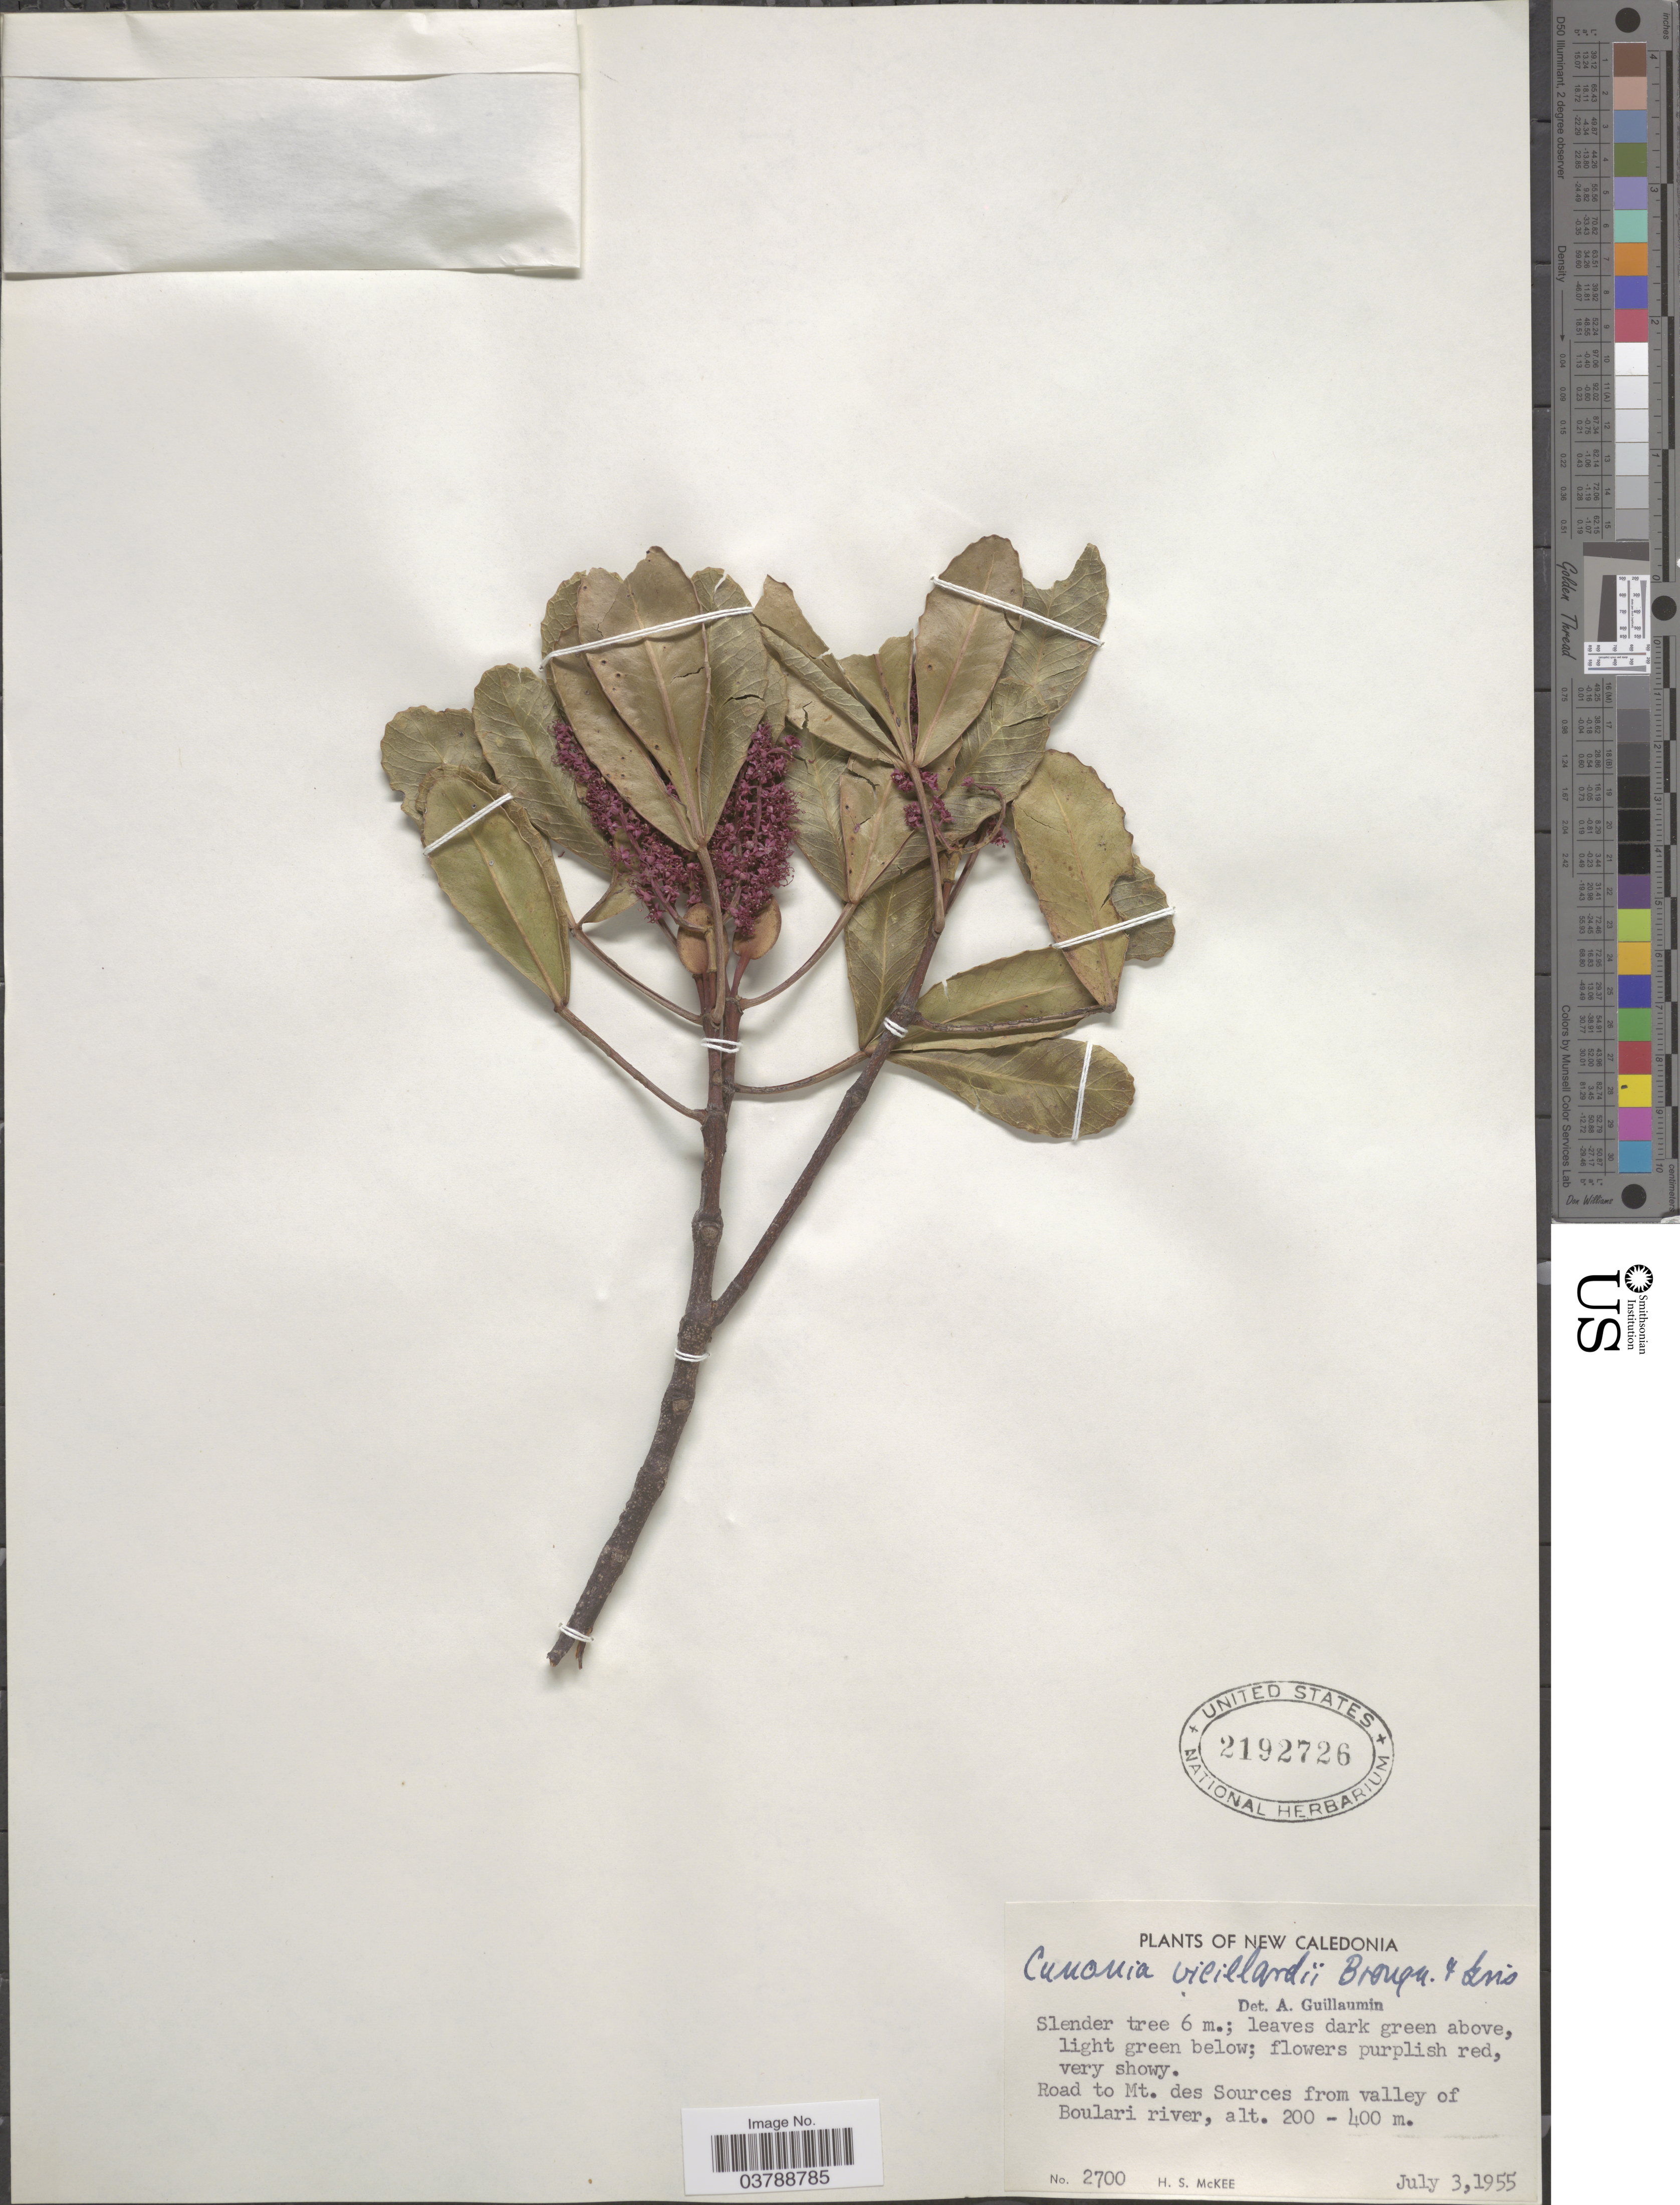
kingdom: Plantae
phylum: Tracheophyta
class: Magnoliopsida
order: Oxalidales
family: Cunoniaceae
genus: Cunonia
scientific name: Cunonia vieillardi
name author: Brongn. & Gris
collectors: H. S. McKee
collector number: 2700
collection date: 1955-07-03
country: New Caledonia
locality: Road to Mt. des Sources from valley of Boulari river.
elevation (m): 200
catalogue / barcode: US 2192726